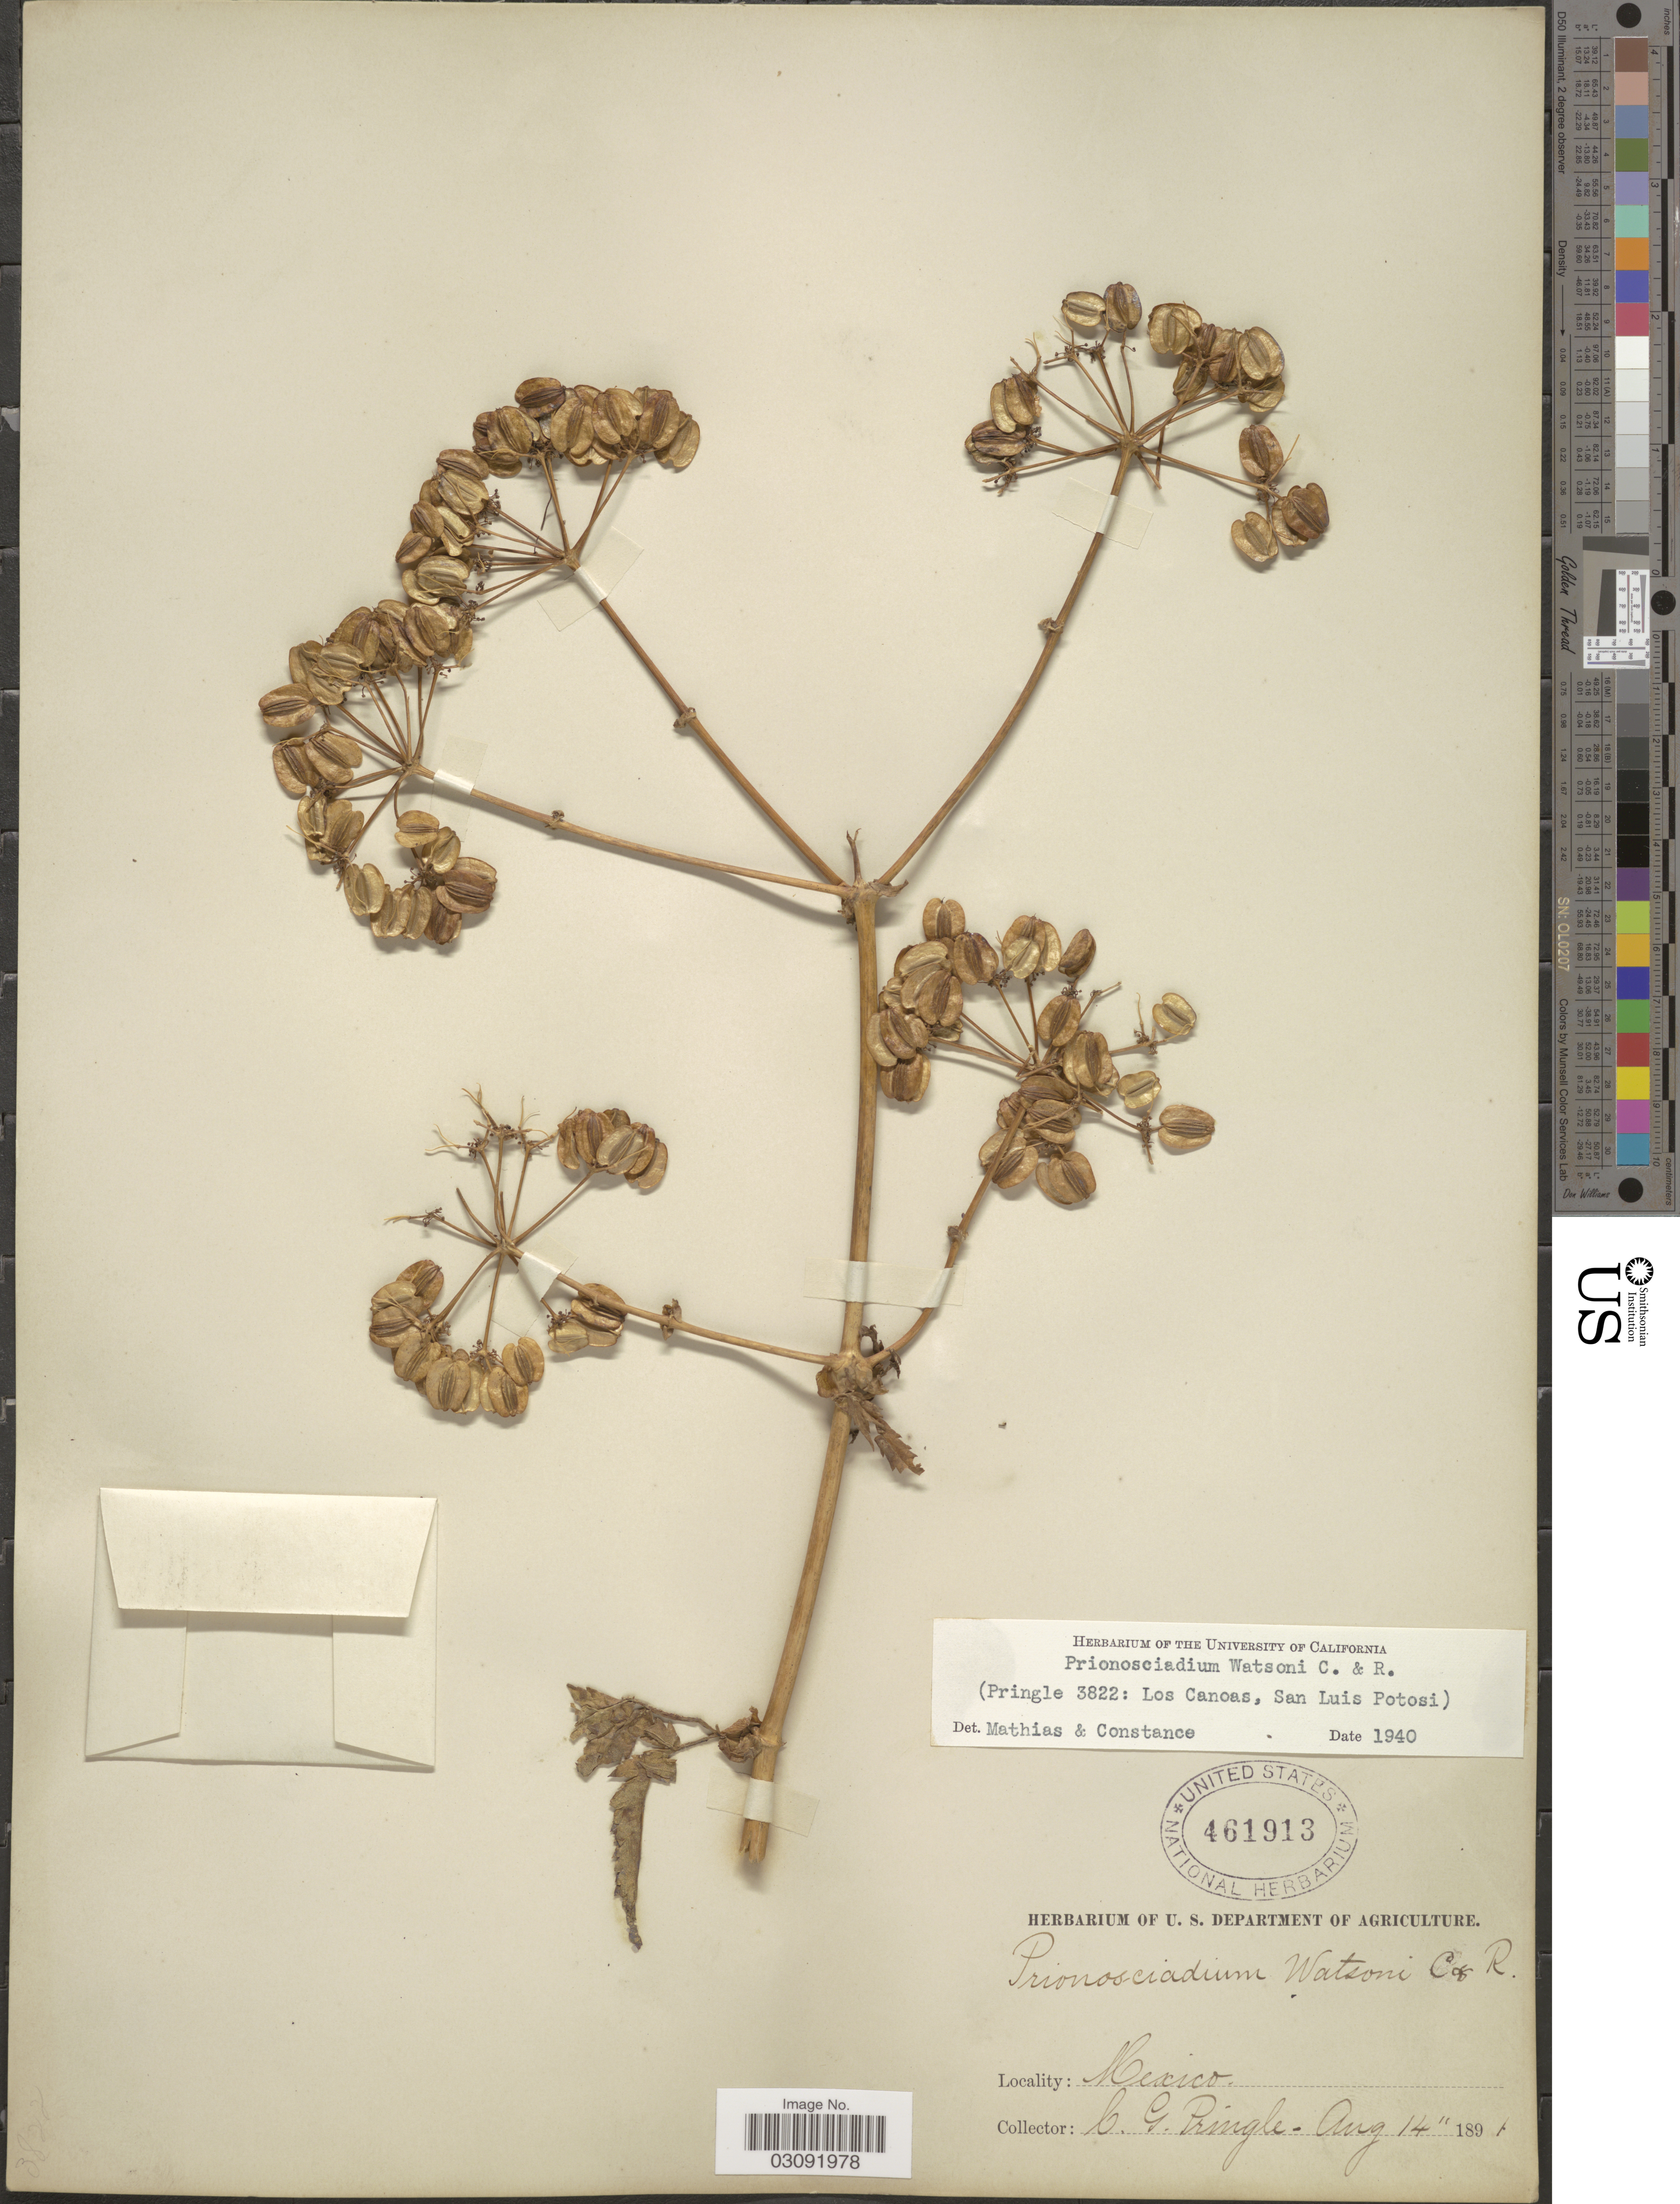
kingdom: Plantae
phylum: Tracheophyta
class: Magnoliopsida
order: Apiales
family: Apiaceae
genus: Prionosciadium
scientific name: Prionosciadium watsonii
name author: J.M. Coult. & Rose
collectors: C. G. Pringle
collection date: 1891-08-14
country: Mexico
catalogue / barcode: US 461913